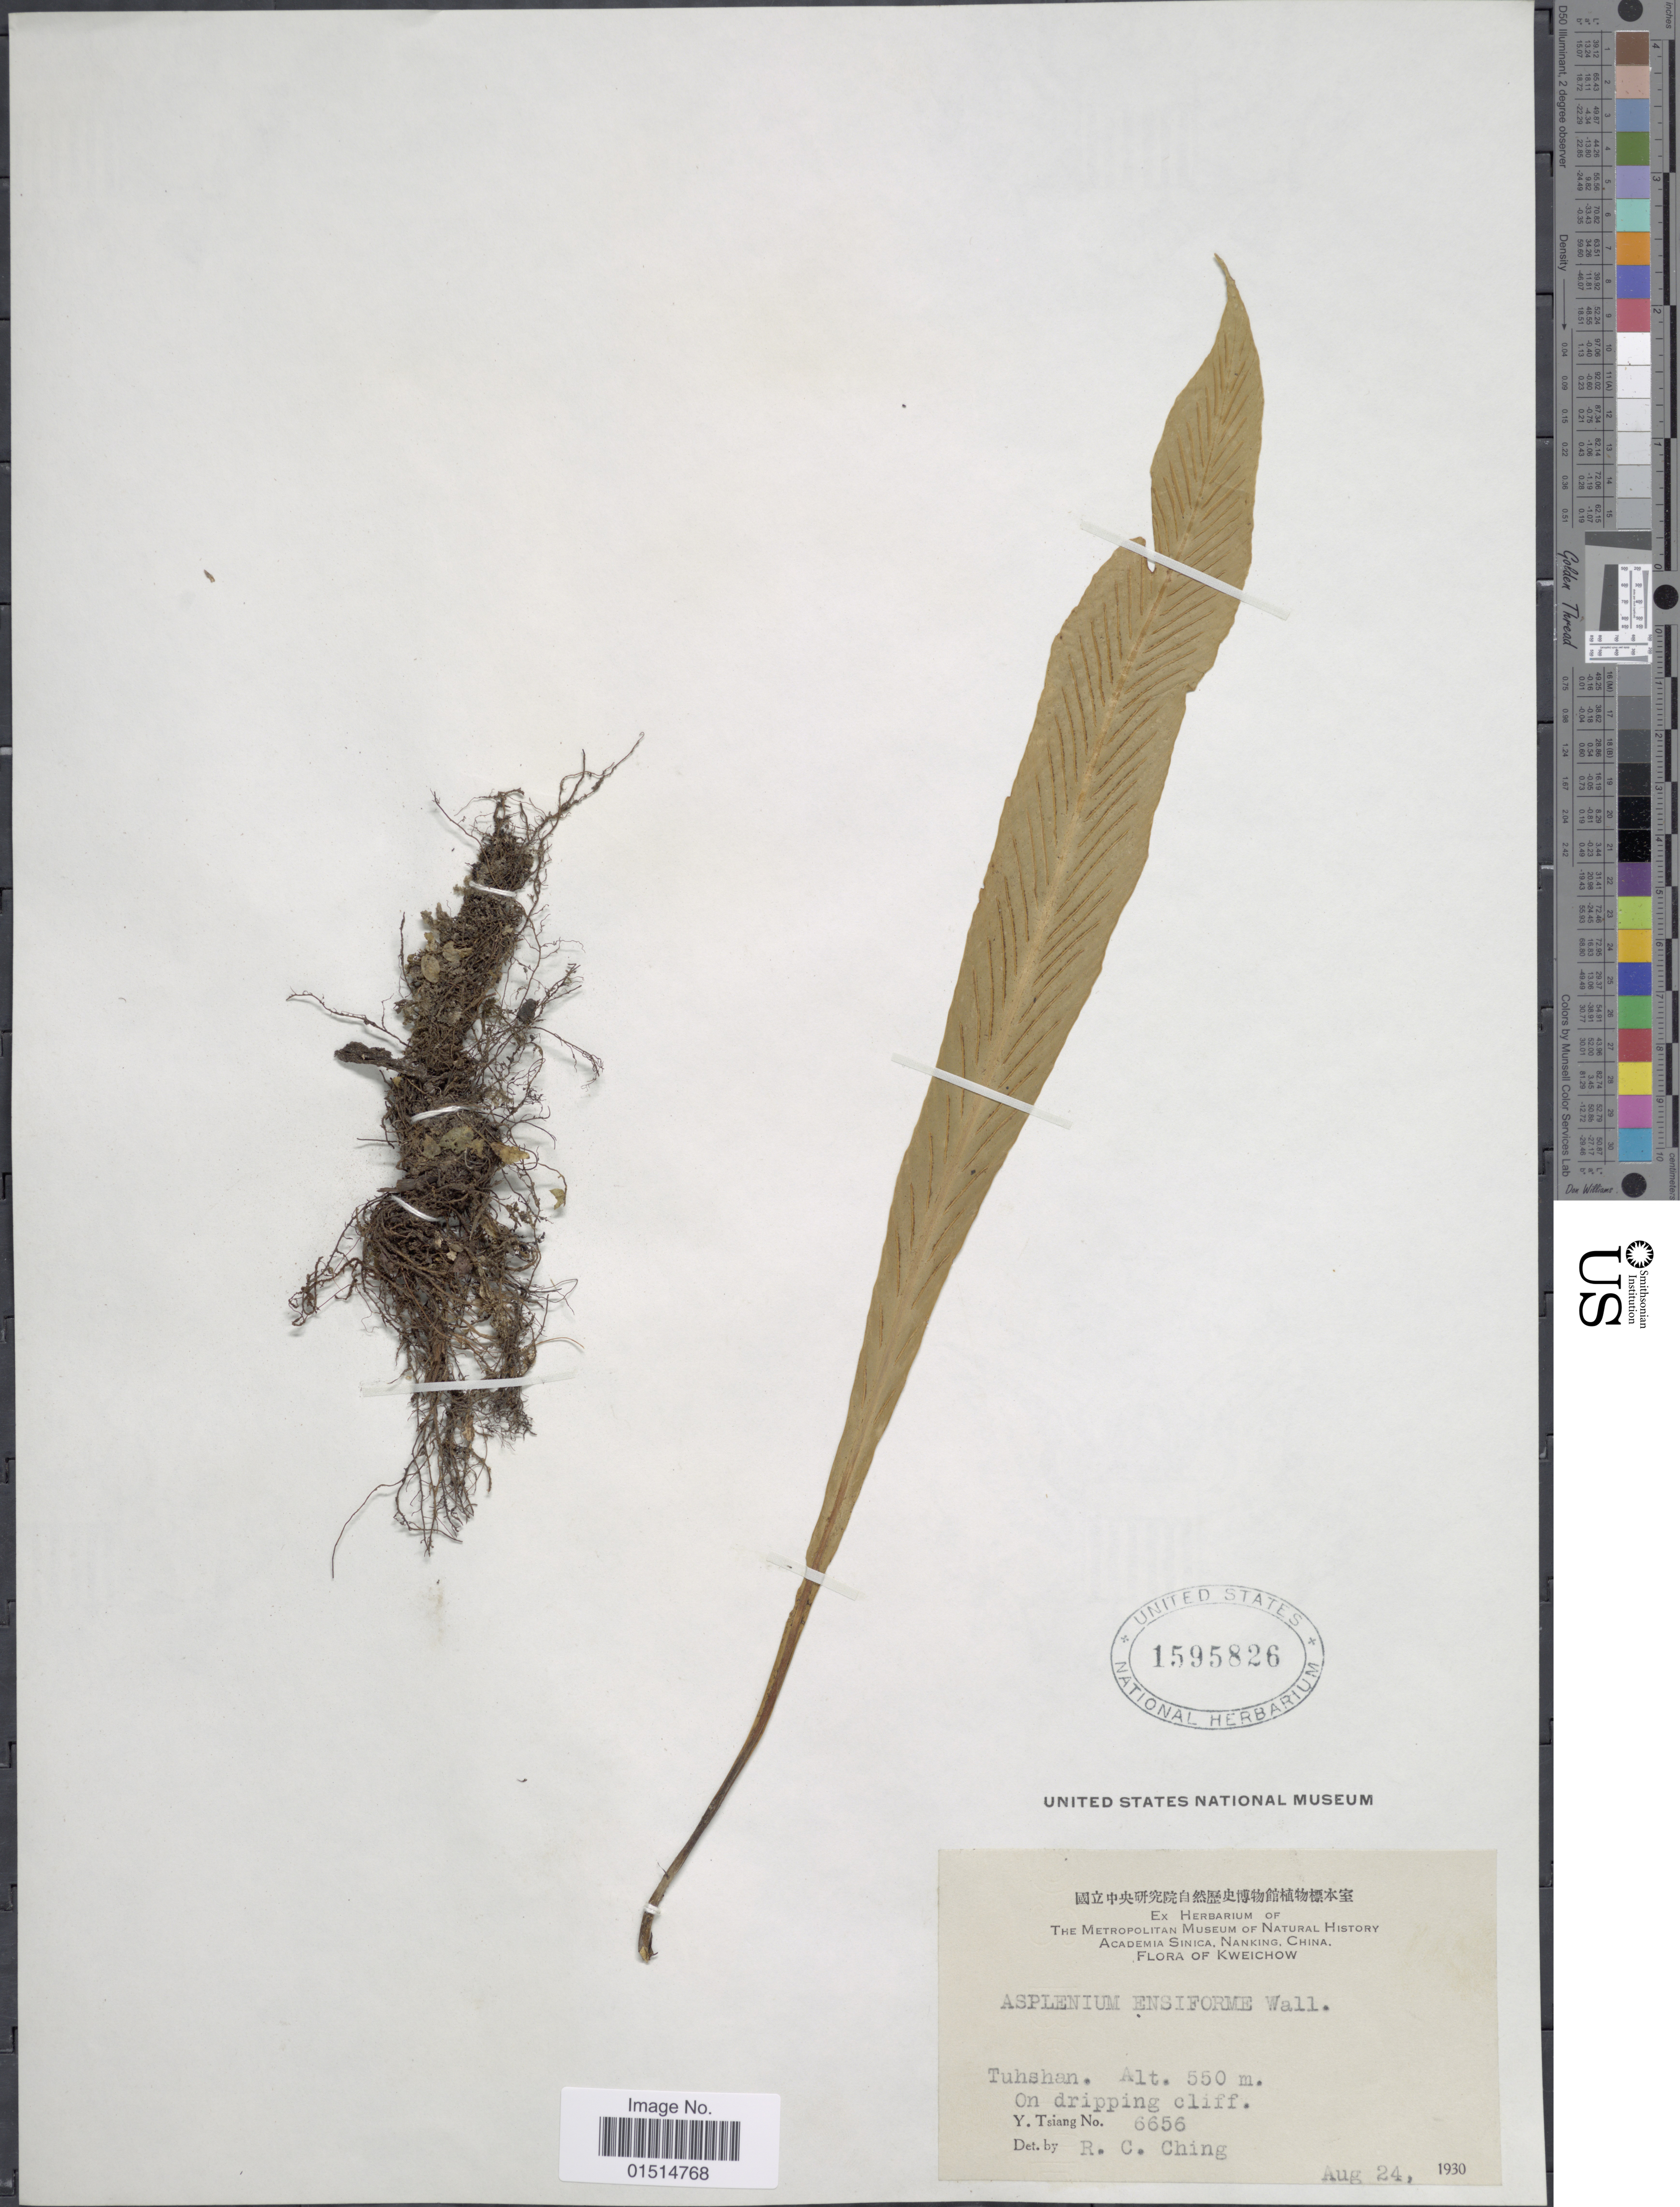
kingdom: Plantae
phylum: Tracheophyta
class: Polypodiopsida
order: Polypodiales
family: Aspleniaceae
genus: Asplenium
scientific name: Asplenium ensiforme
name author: Wall. ex Hook. & Grev.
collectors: Y. Tsiang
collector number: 6656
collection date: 1930-08-24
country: China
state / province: Guizhou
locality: Nanking, Kweichow, Tuhshan [interpreted]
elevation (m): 550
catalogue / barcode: US 1595826